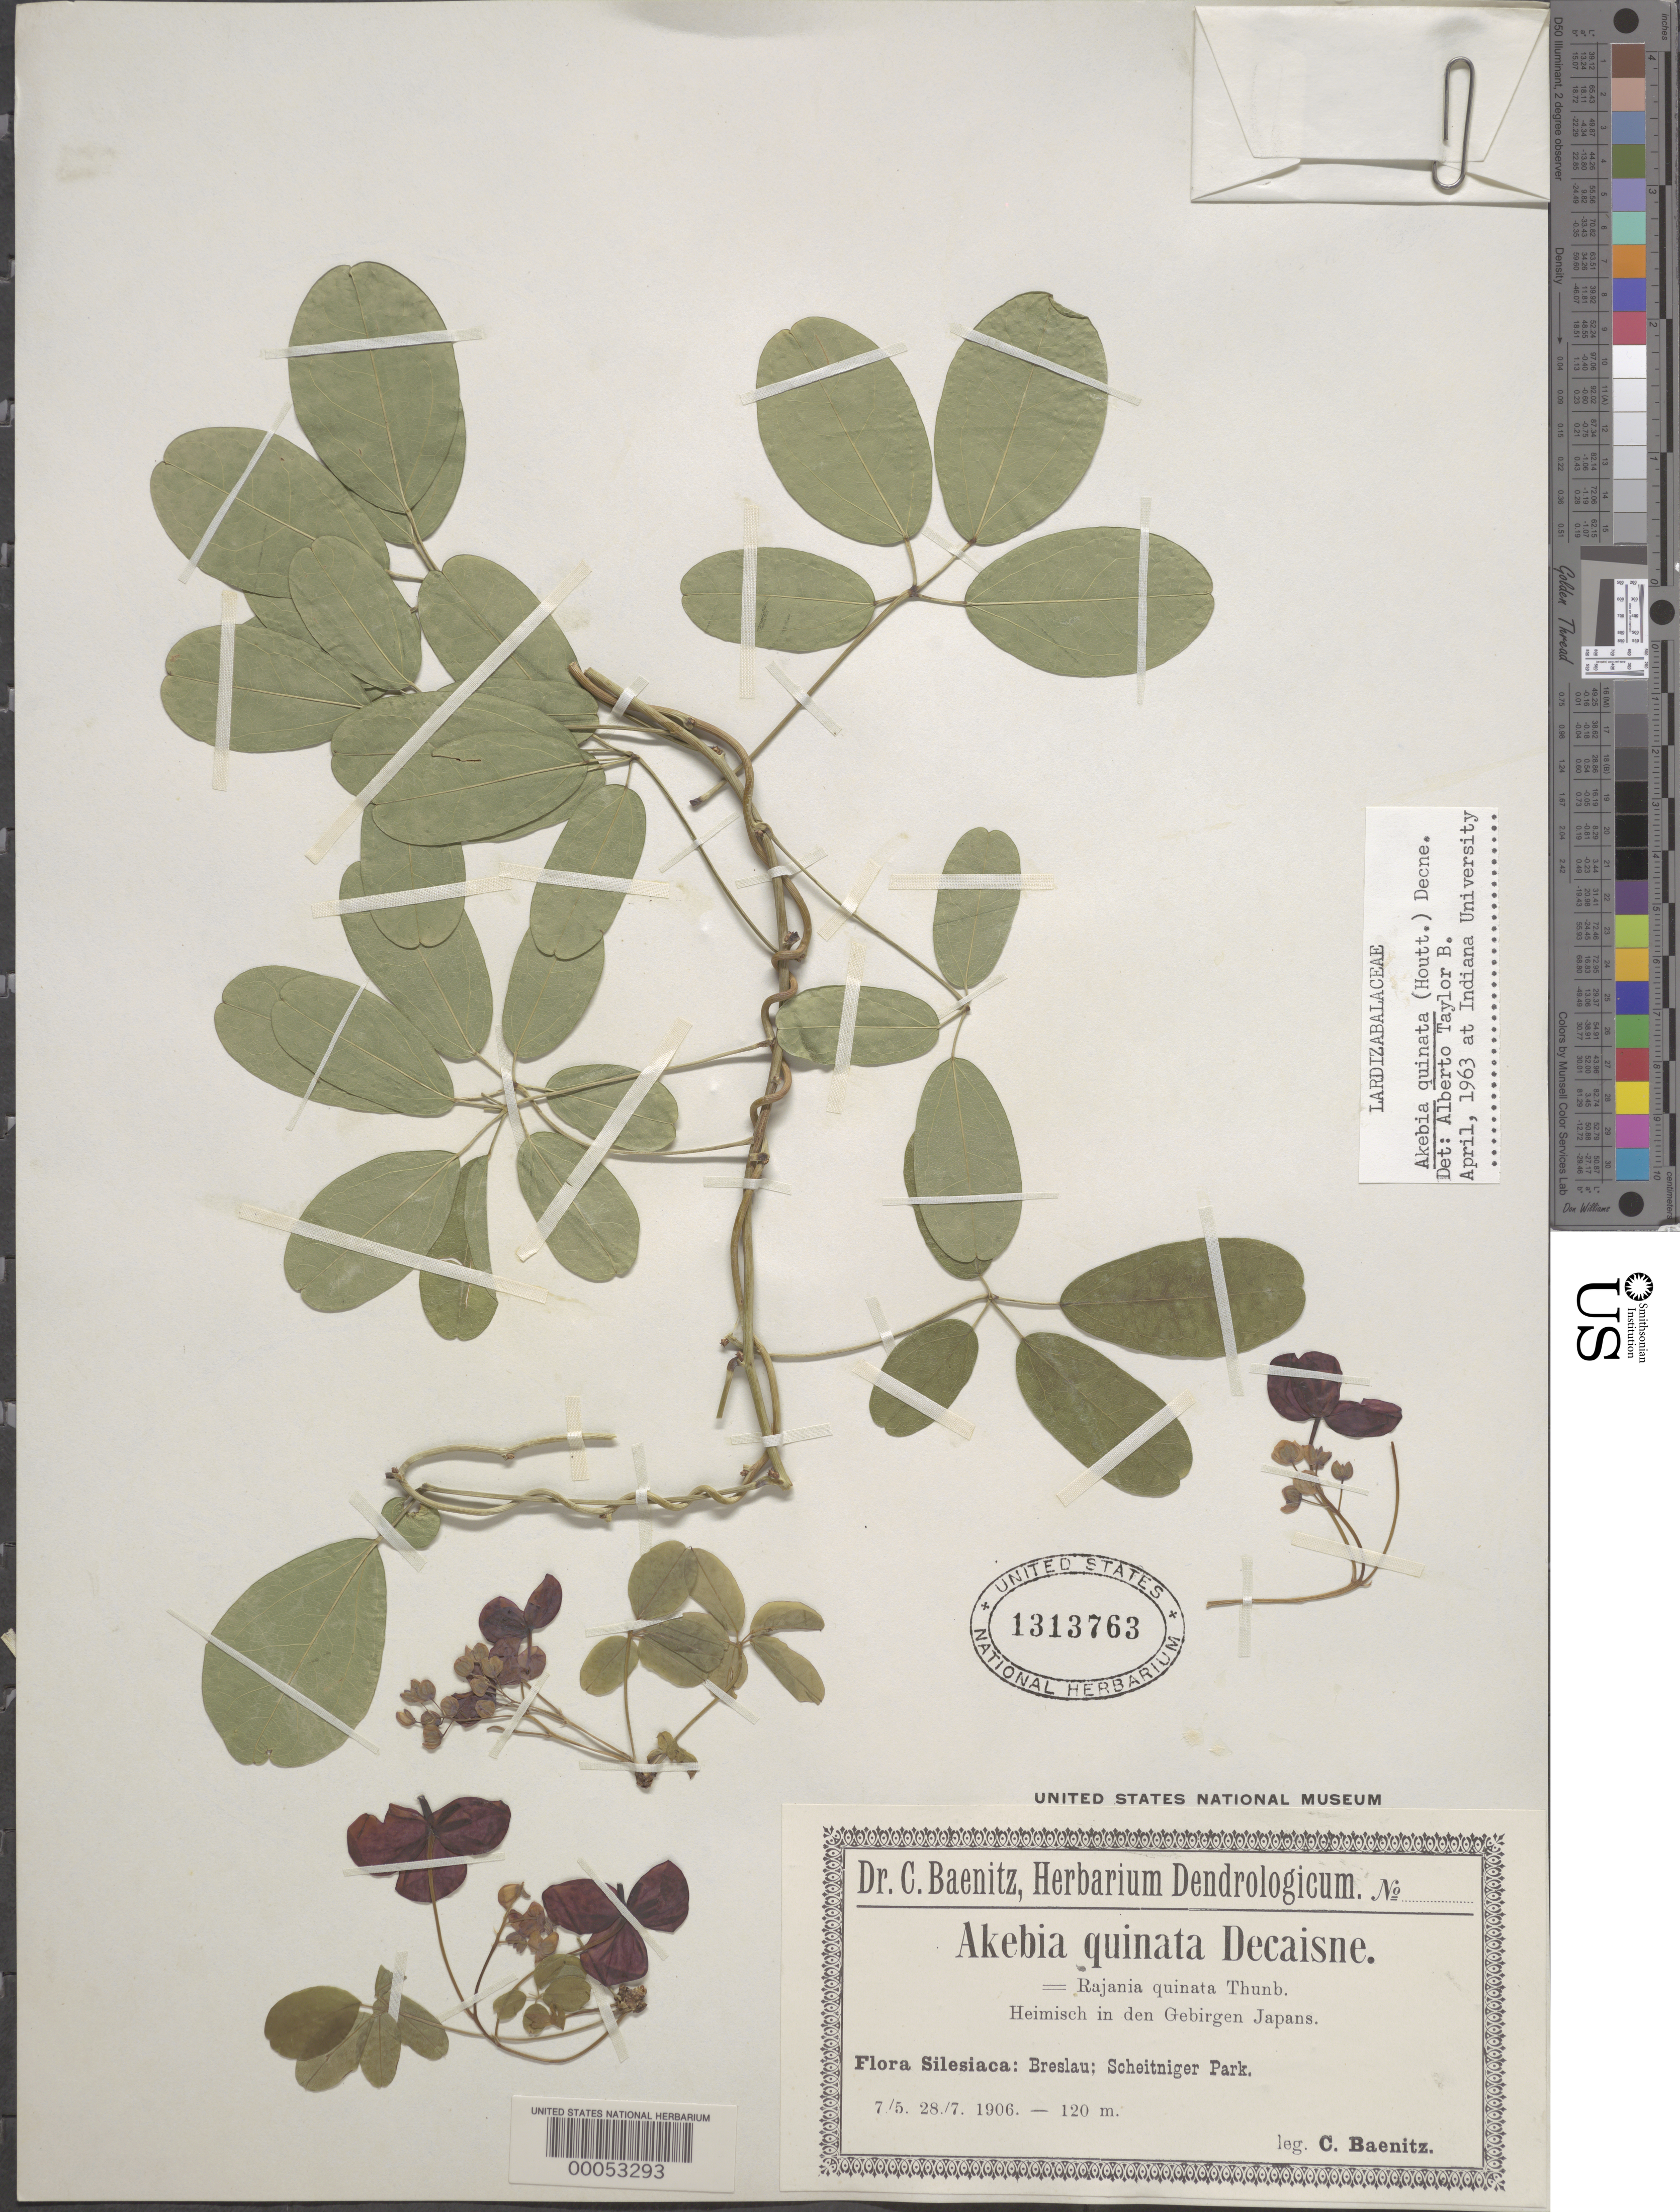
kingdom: Plantae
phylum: Tracheophyta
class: Magnoliopsida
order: Ranunculales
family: Lardizabalaceae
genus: Akebia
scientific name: Akebia quinata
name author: (Houtt.) Decne.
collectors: C. G. Baenitz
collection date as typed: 07 May 1906 to 28 Jul 1906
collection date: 1906-05-07/1906-07-28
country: Japan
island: Honshu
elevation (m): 120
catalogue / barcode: US 1313763